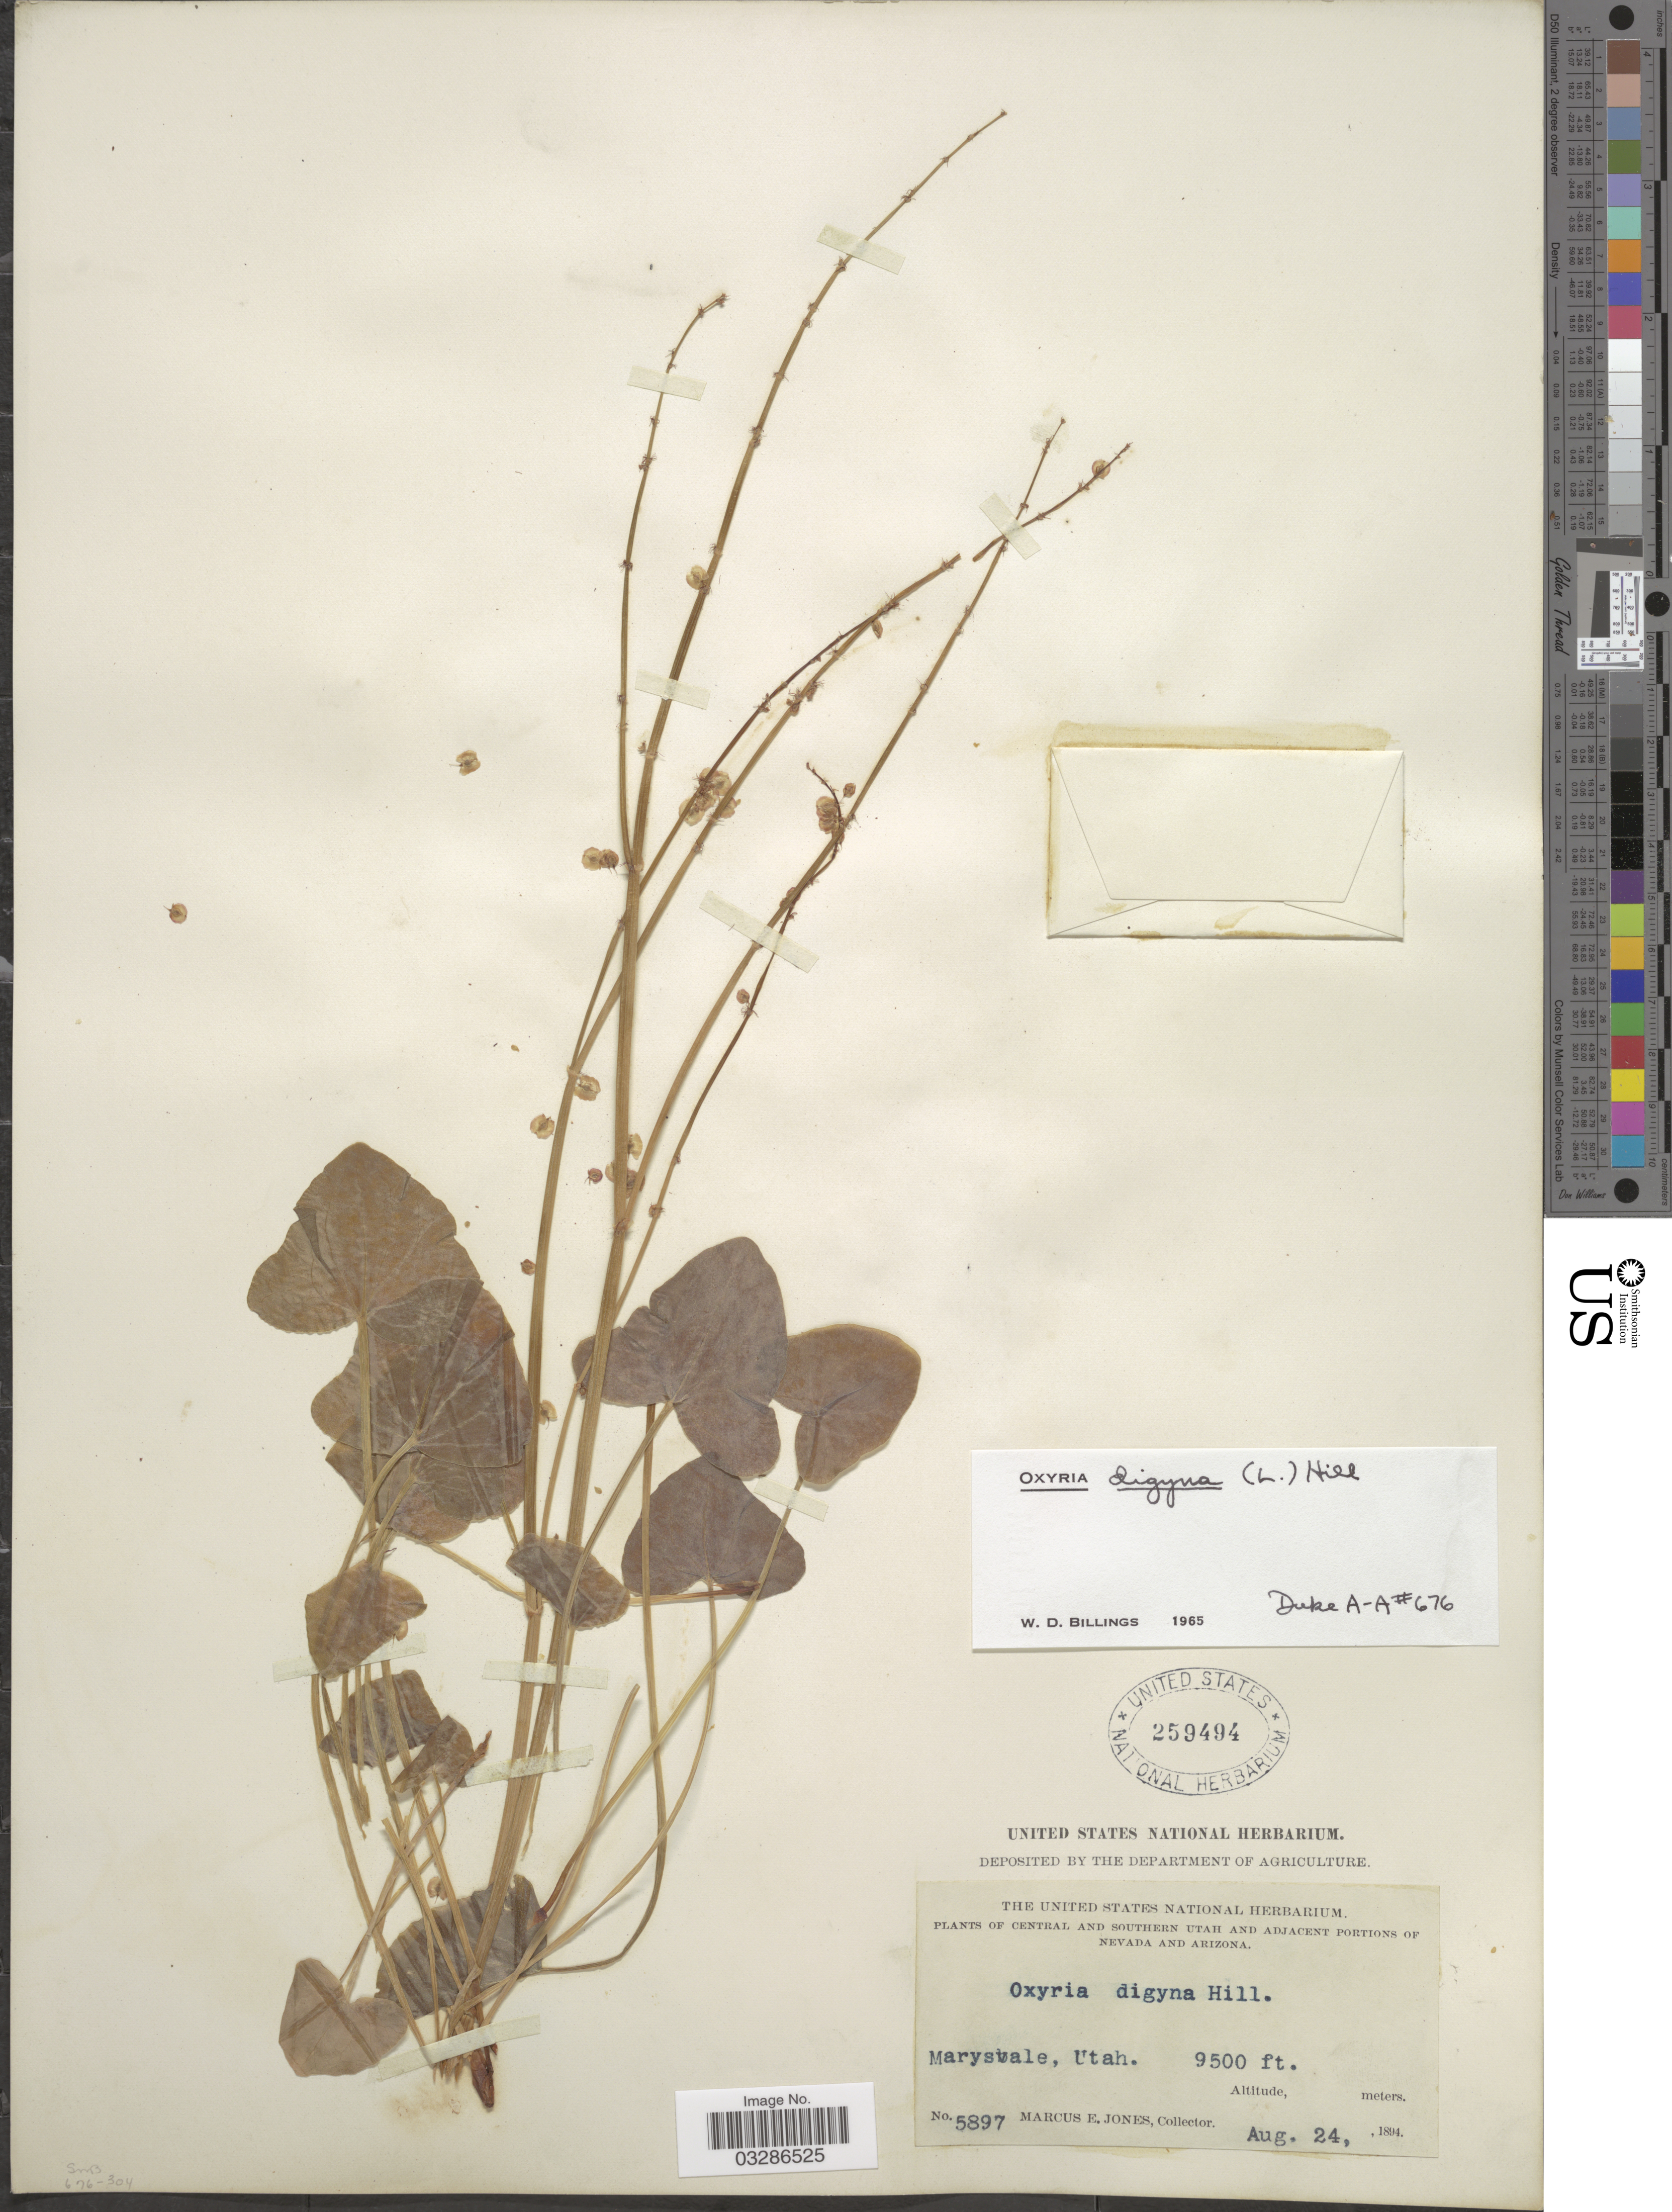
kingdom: Plantae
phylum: Tracheophyta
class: Magnoliopsida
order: Caryophyllales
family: Polygonaceae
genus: Oxyria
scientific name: Oxyria digyna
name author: (L.) Hill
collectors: M. E. Jones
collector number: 5897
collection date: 1894-08-24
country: United States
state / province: Utah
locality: Central and Southern Utah, Marysvale.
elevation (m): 2896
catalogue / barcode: US 259494